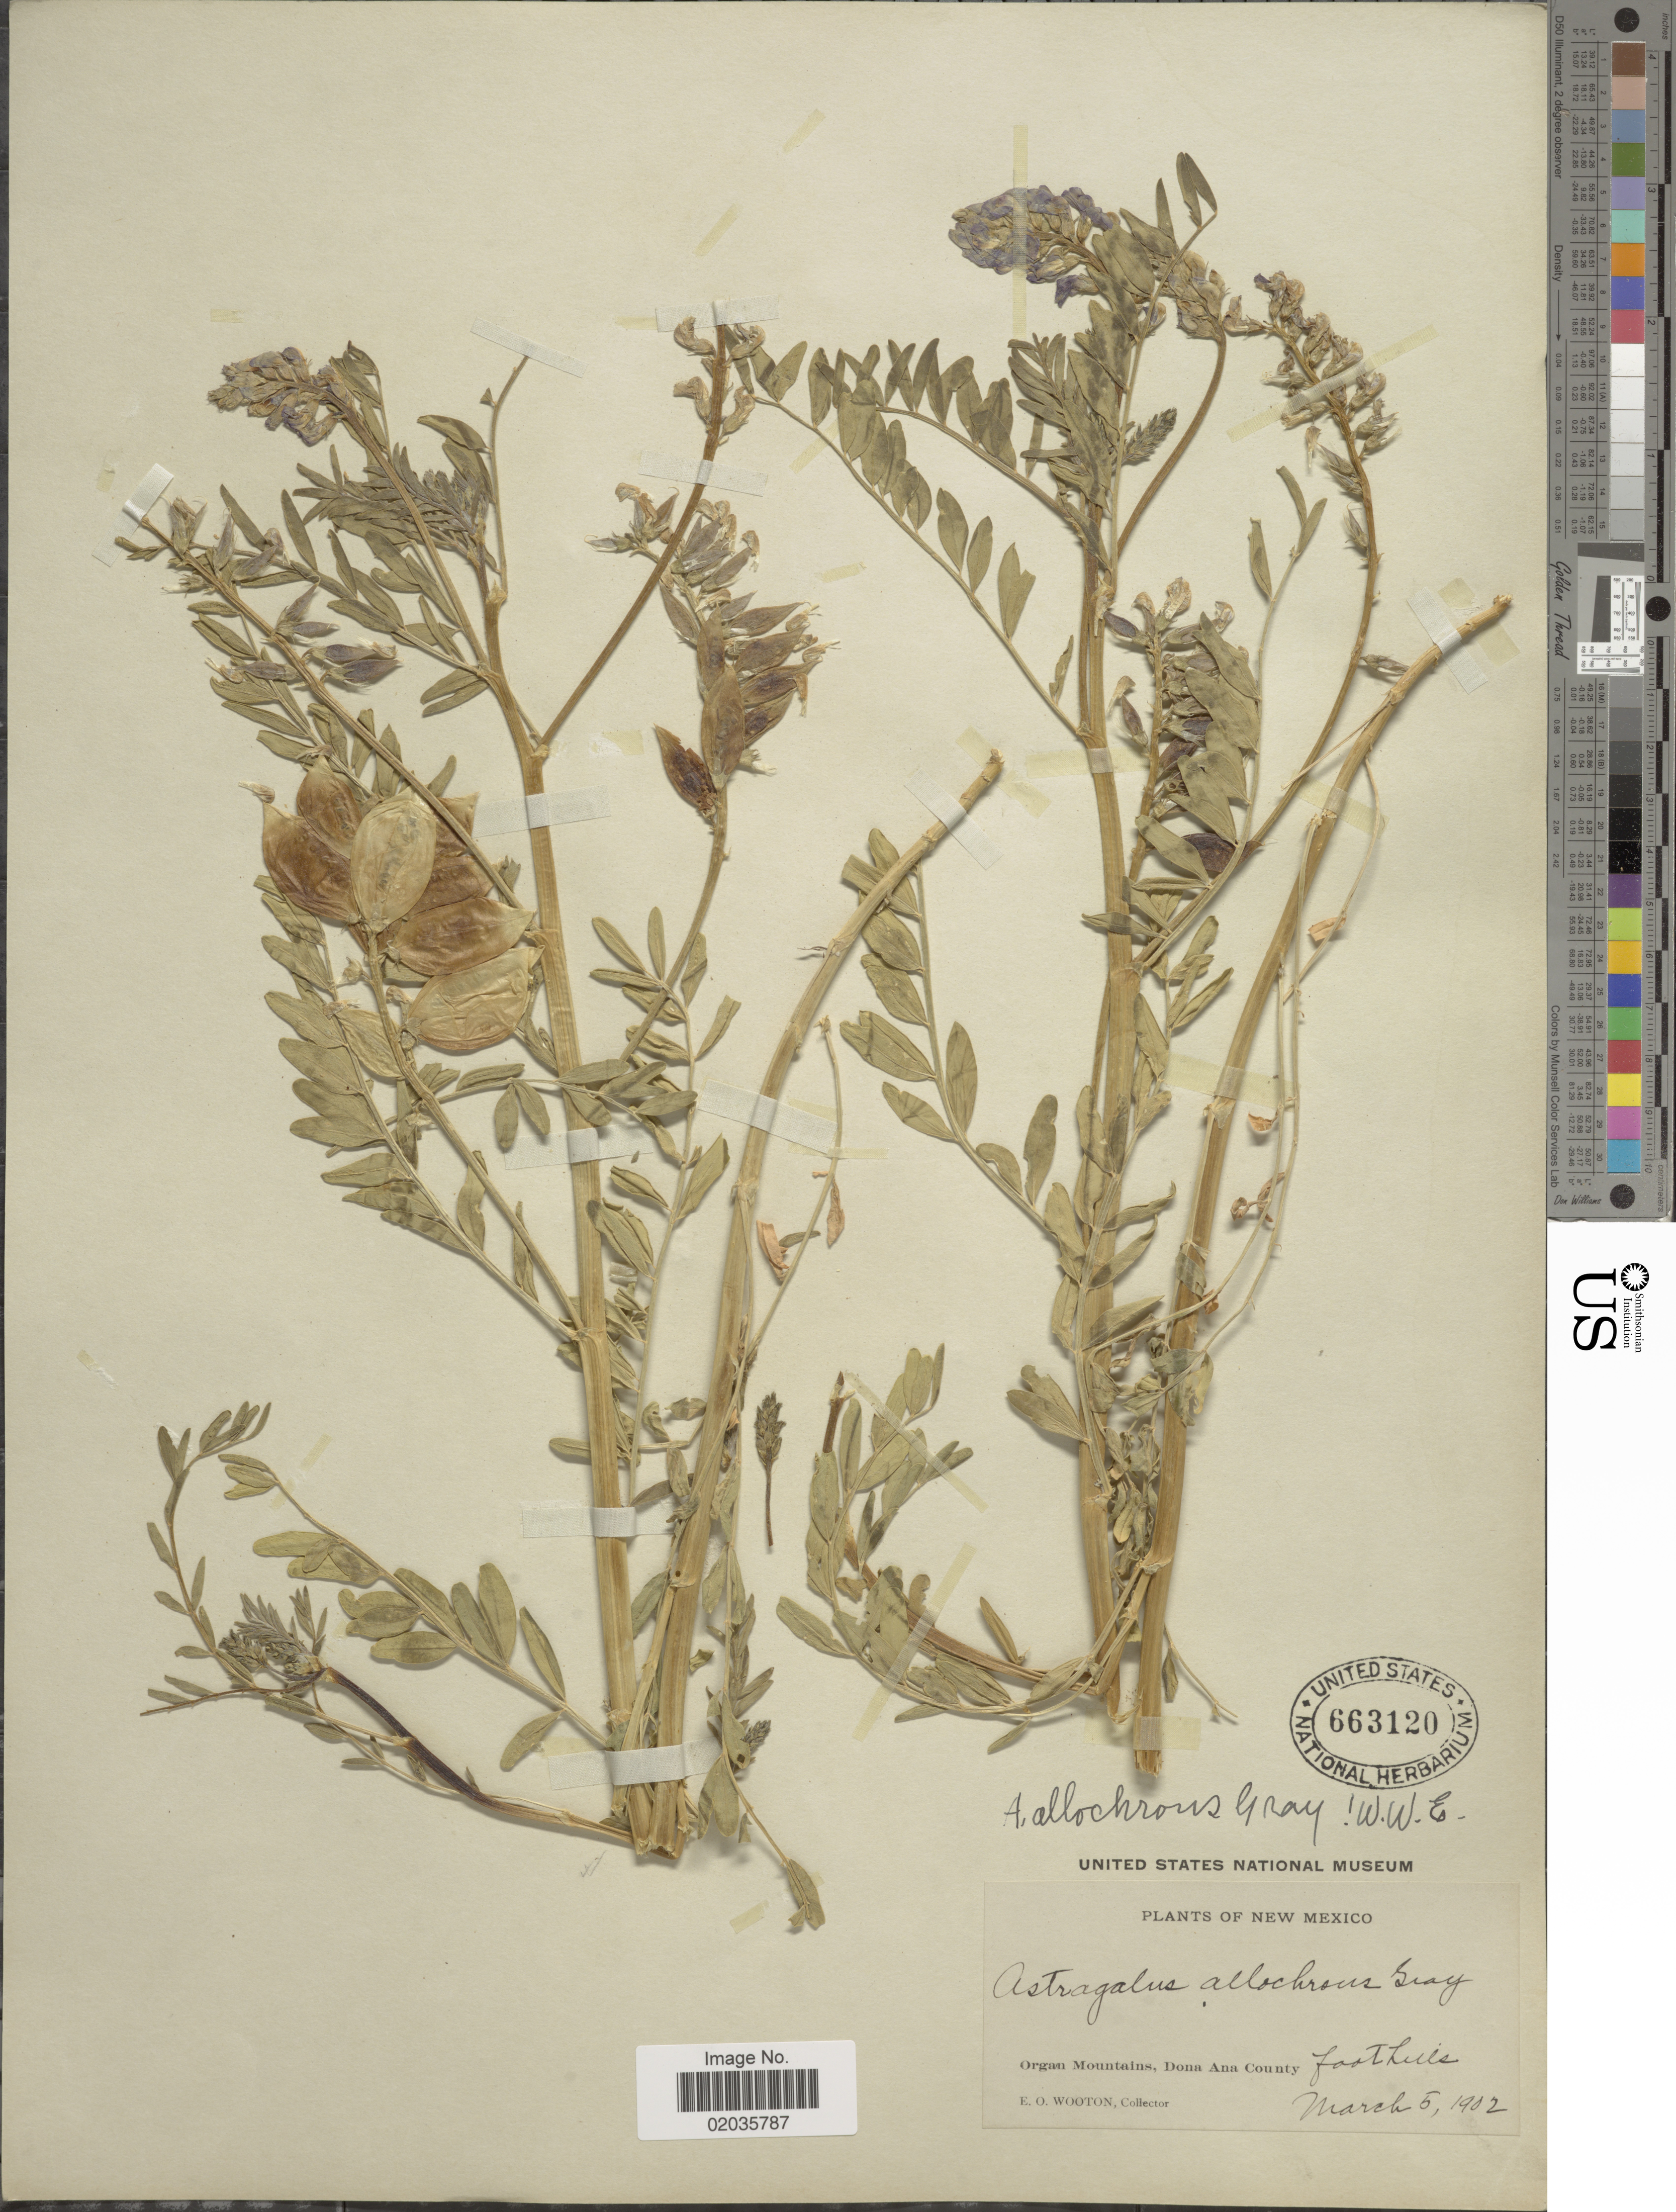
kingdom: Plantae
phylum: Tracheophyta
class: Magnoliopsida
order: Fabales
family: Fabaceae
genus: Astragalus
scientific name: Astragalus wootonii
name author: E. Sheld.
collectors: E. O. Wooton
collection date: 1902-03-05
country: United States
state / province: New Mexico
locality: Organ Mountains, Dona Ana County, foothills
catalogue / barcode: US 663120